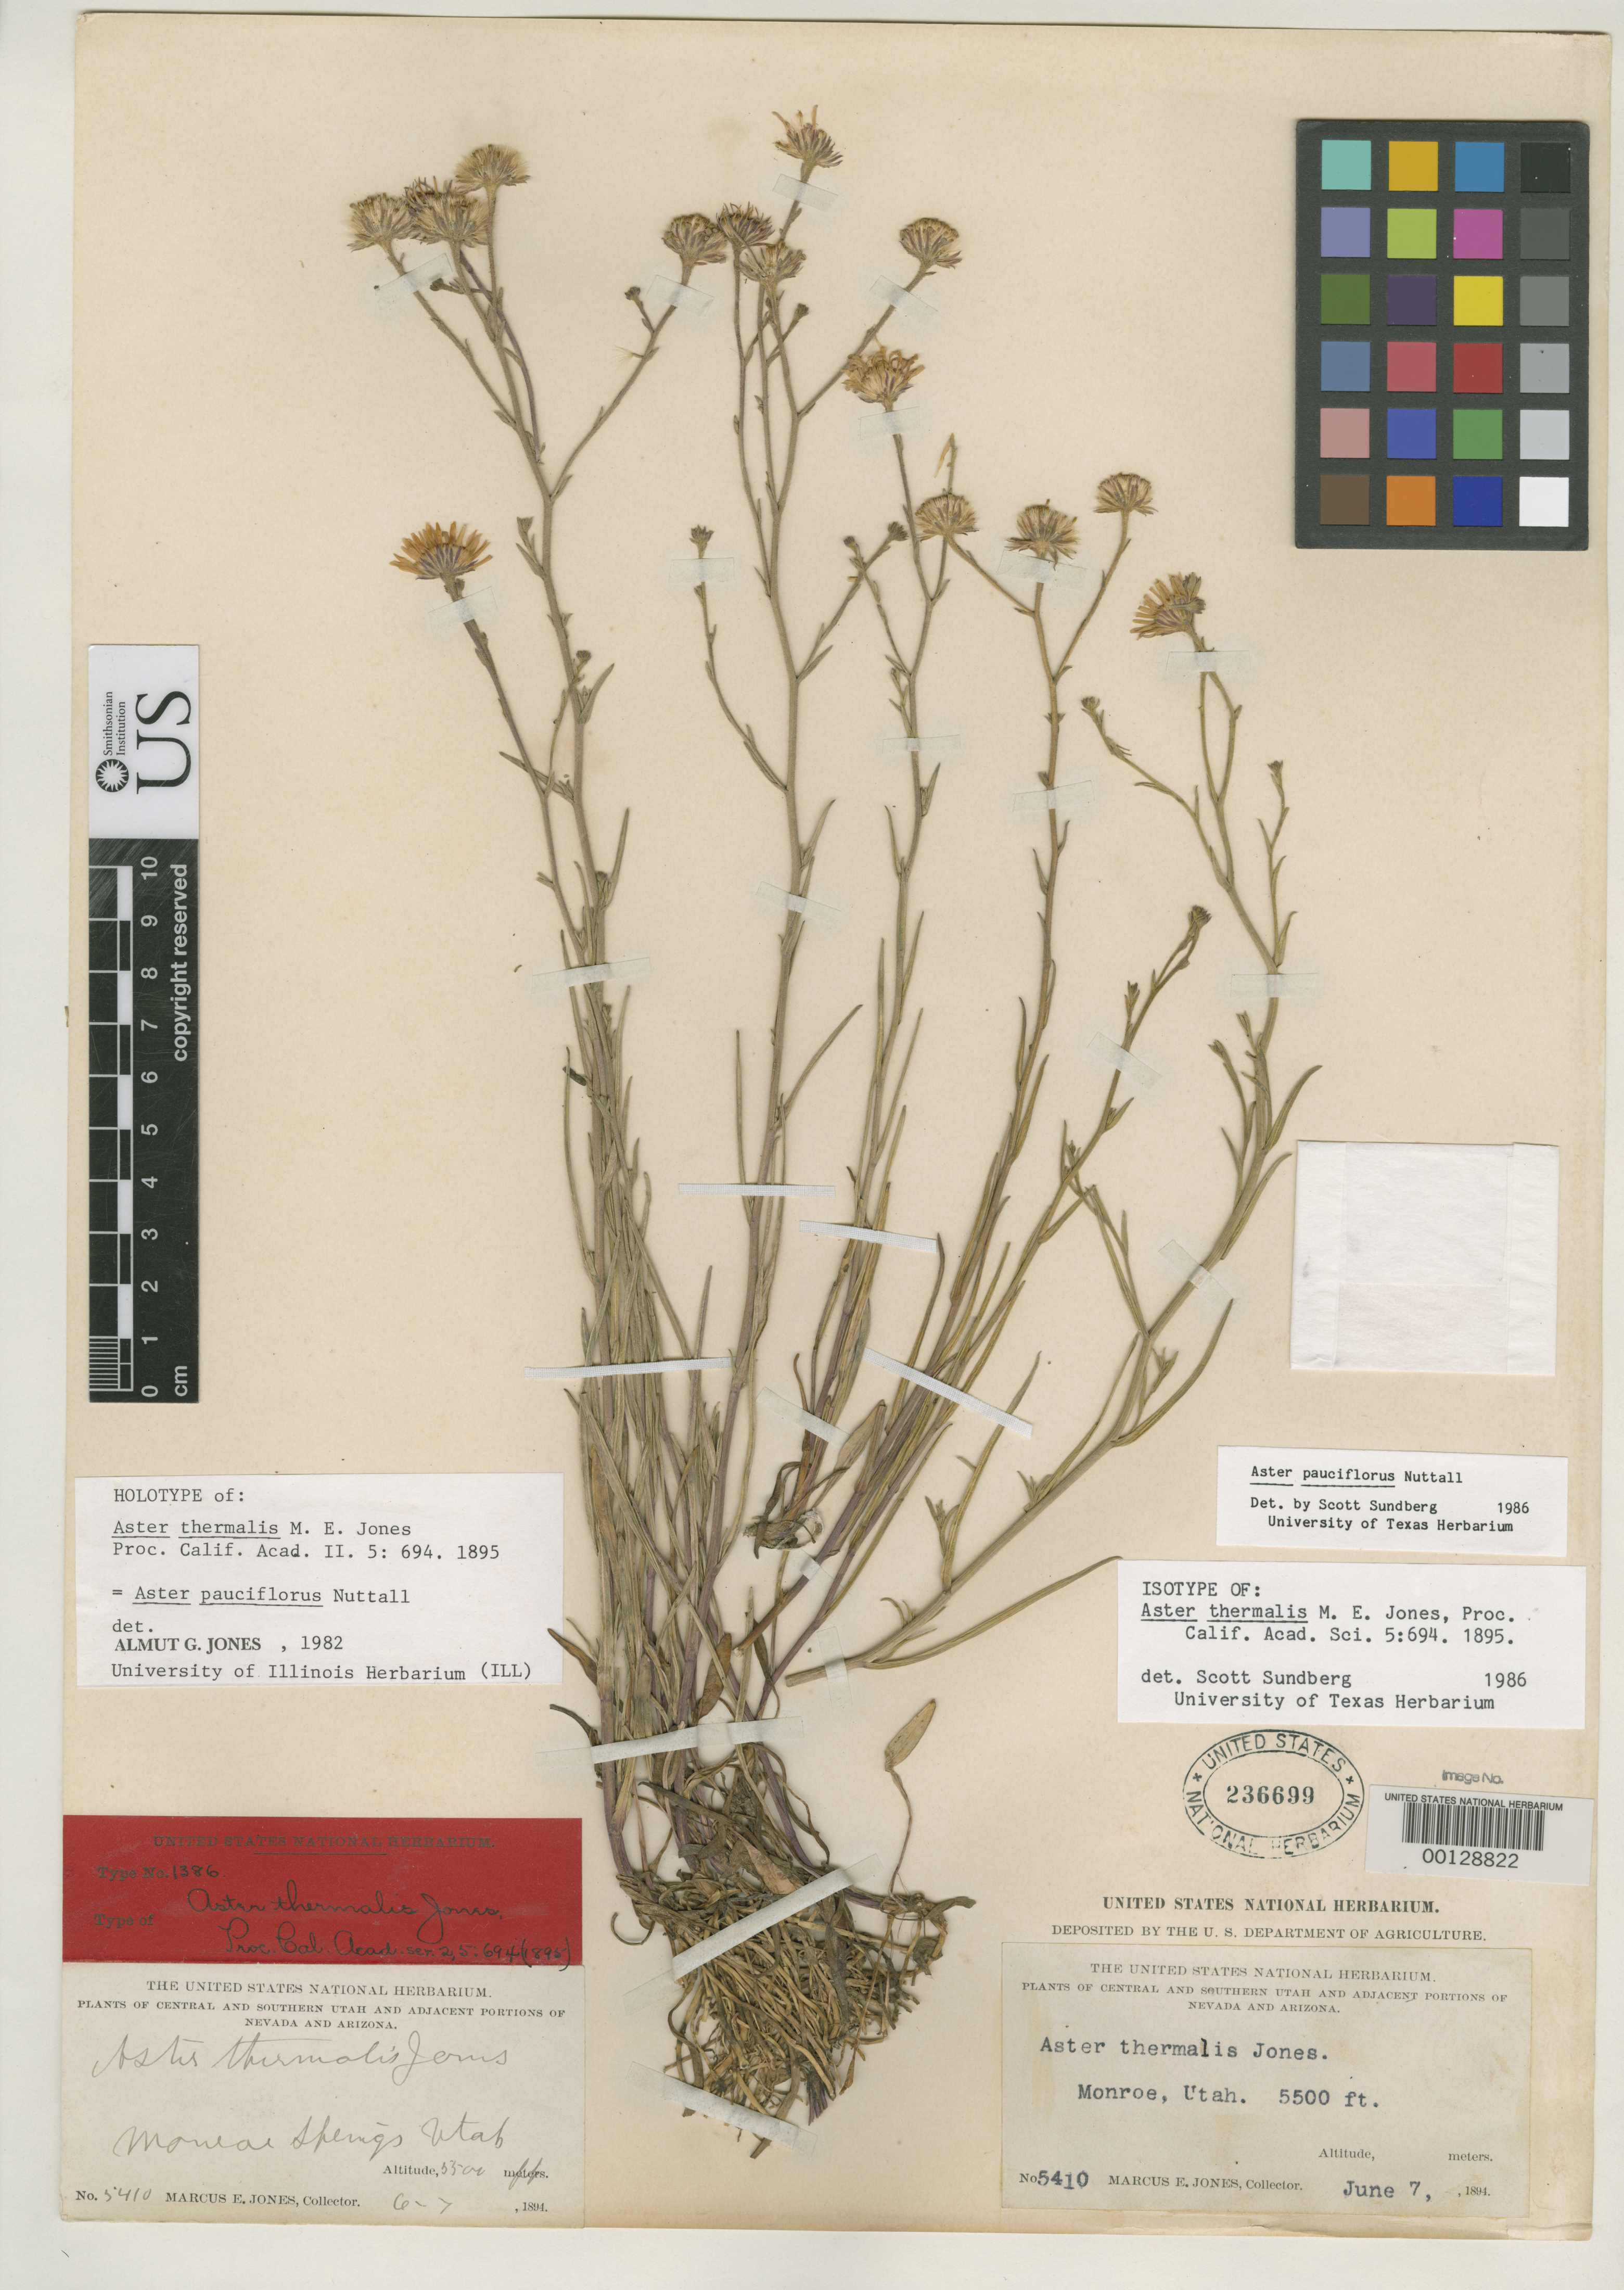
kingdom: Plantae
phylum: Tracheophyta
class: Magnoliopsida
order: Asterales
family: Asteraceae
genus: Aster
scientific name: Aster thermalis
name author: M.E. Jones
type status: Isotype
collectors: M. E. Jones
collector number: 5410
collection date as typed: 07 Jun 1894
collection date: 1894-06-07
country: United States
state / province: Utah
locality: Monroe.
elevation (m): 1676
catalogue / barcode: US 236699